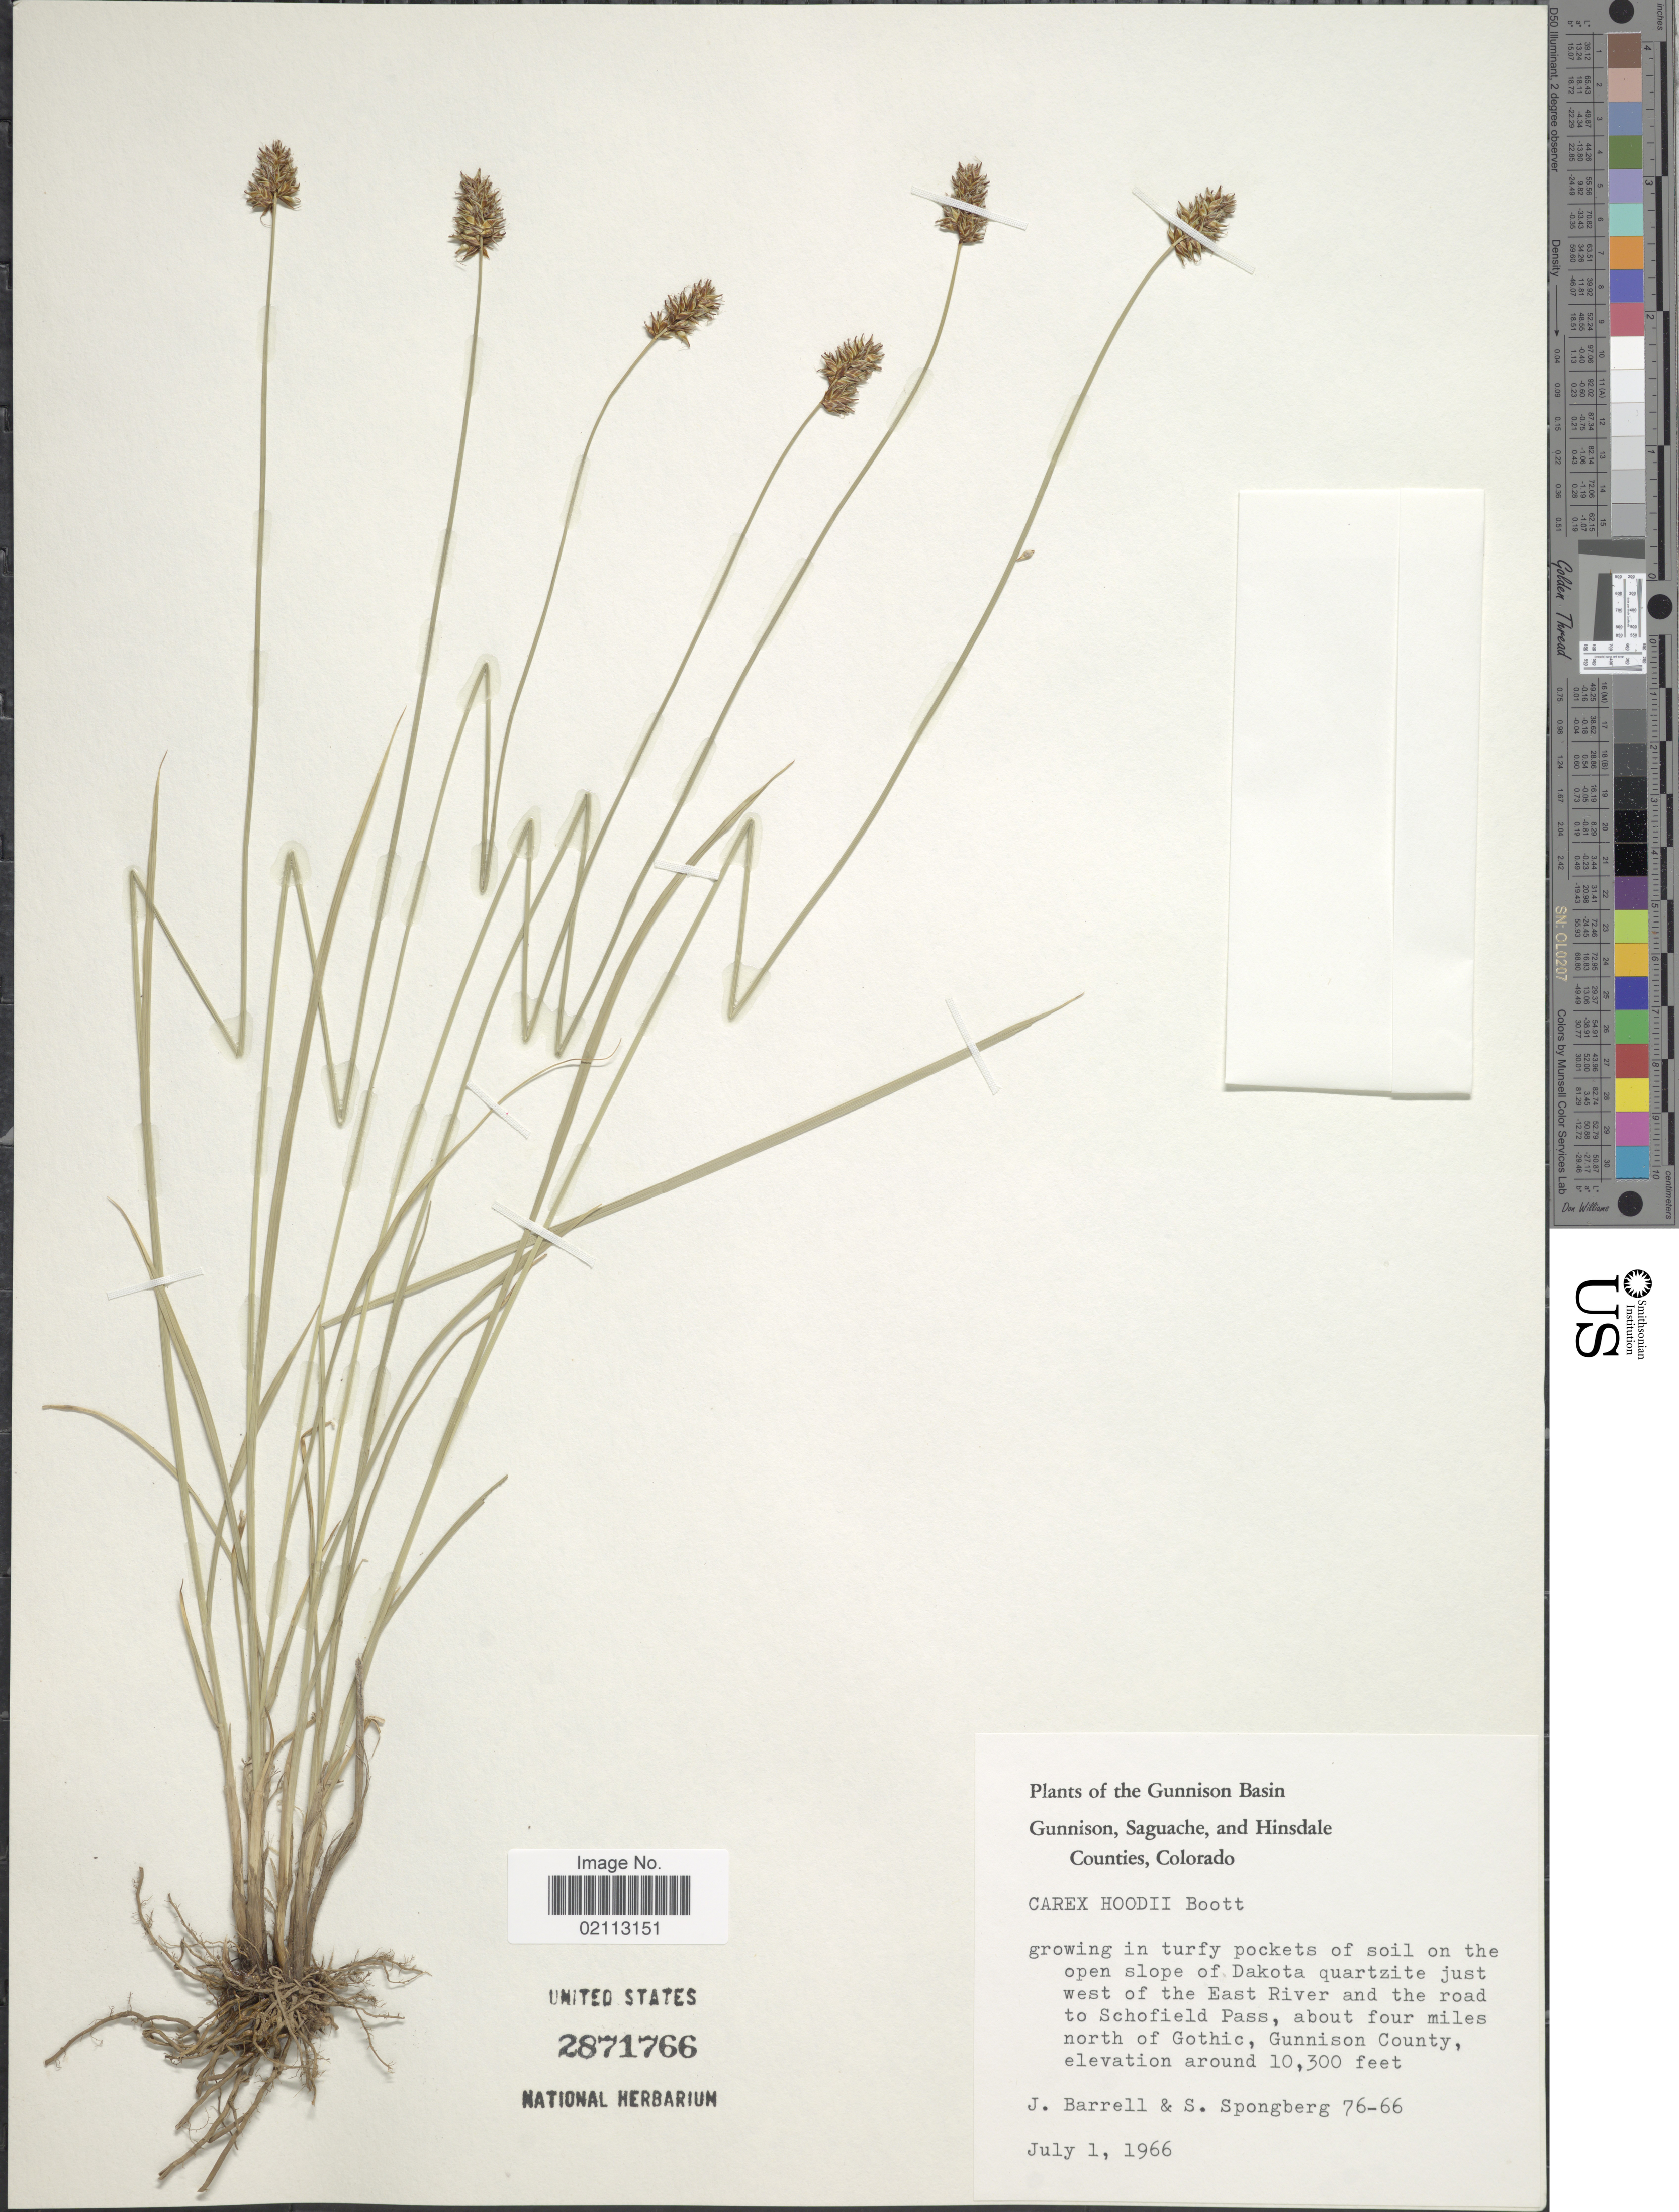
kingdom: Plantae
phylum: Tracheophyta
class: Liliopsida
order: Poales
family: Cyperaceae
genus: Carex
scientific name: Carex hoodii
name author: Boott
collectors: J. Barrell & S. A.Spongberg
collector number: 76-66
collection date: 1966-07-01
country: United States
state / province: Colorado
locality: Gunnison Basin, Gunnison, Saguache, and Hindsdale Counties. Open slope of Dakota quartzite just west of the East River and the road to Schofield Pass, about four miles north of Gothic, Gunnison County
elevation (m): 3139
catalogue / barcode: US 2871766